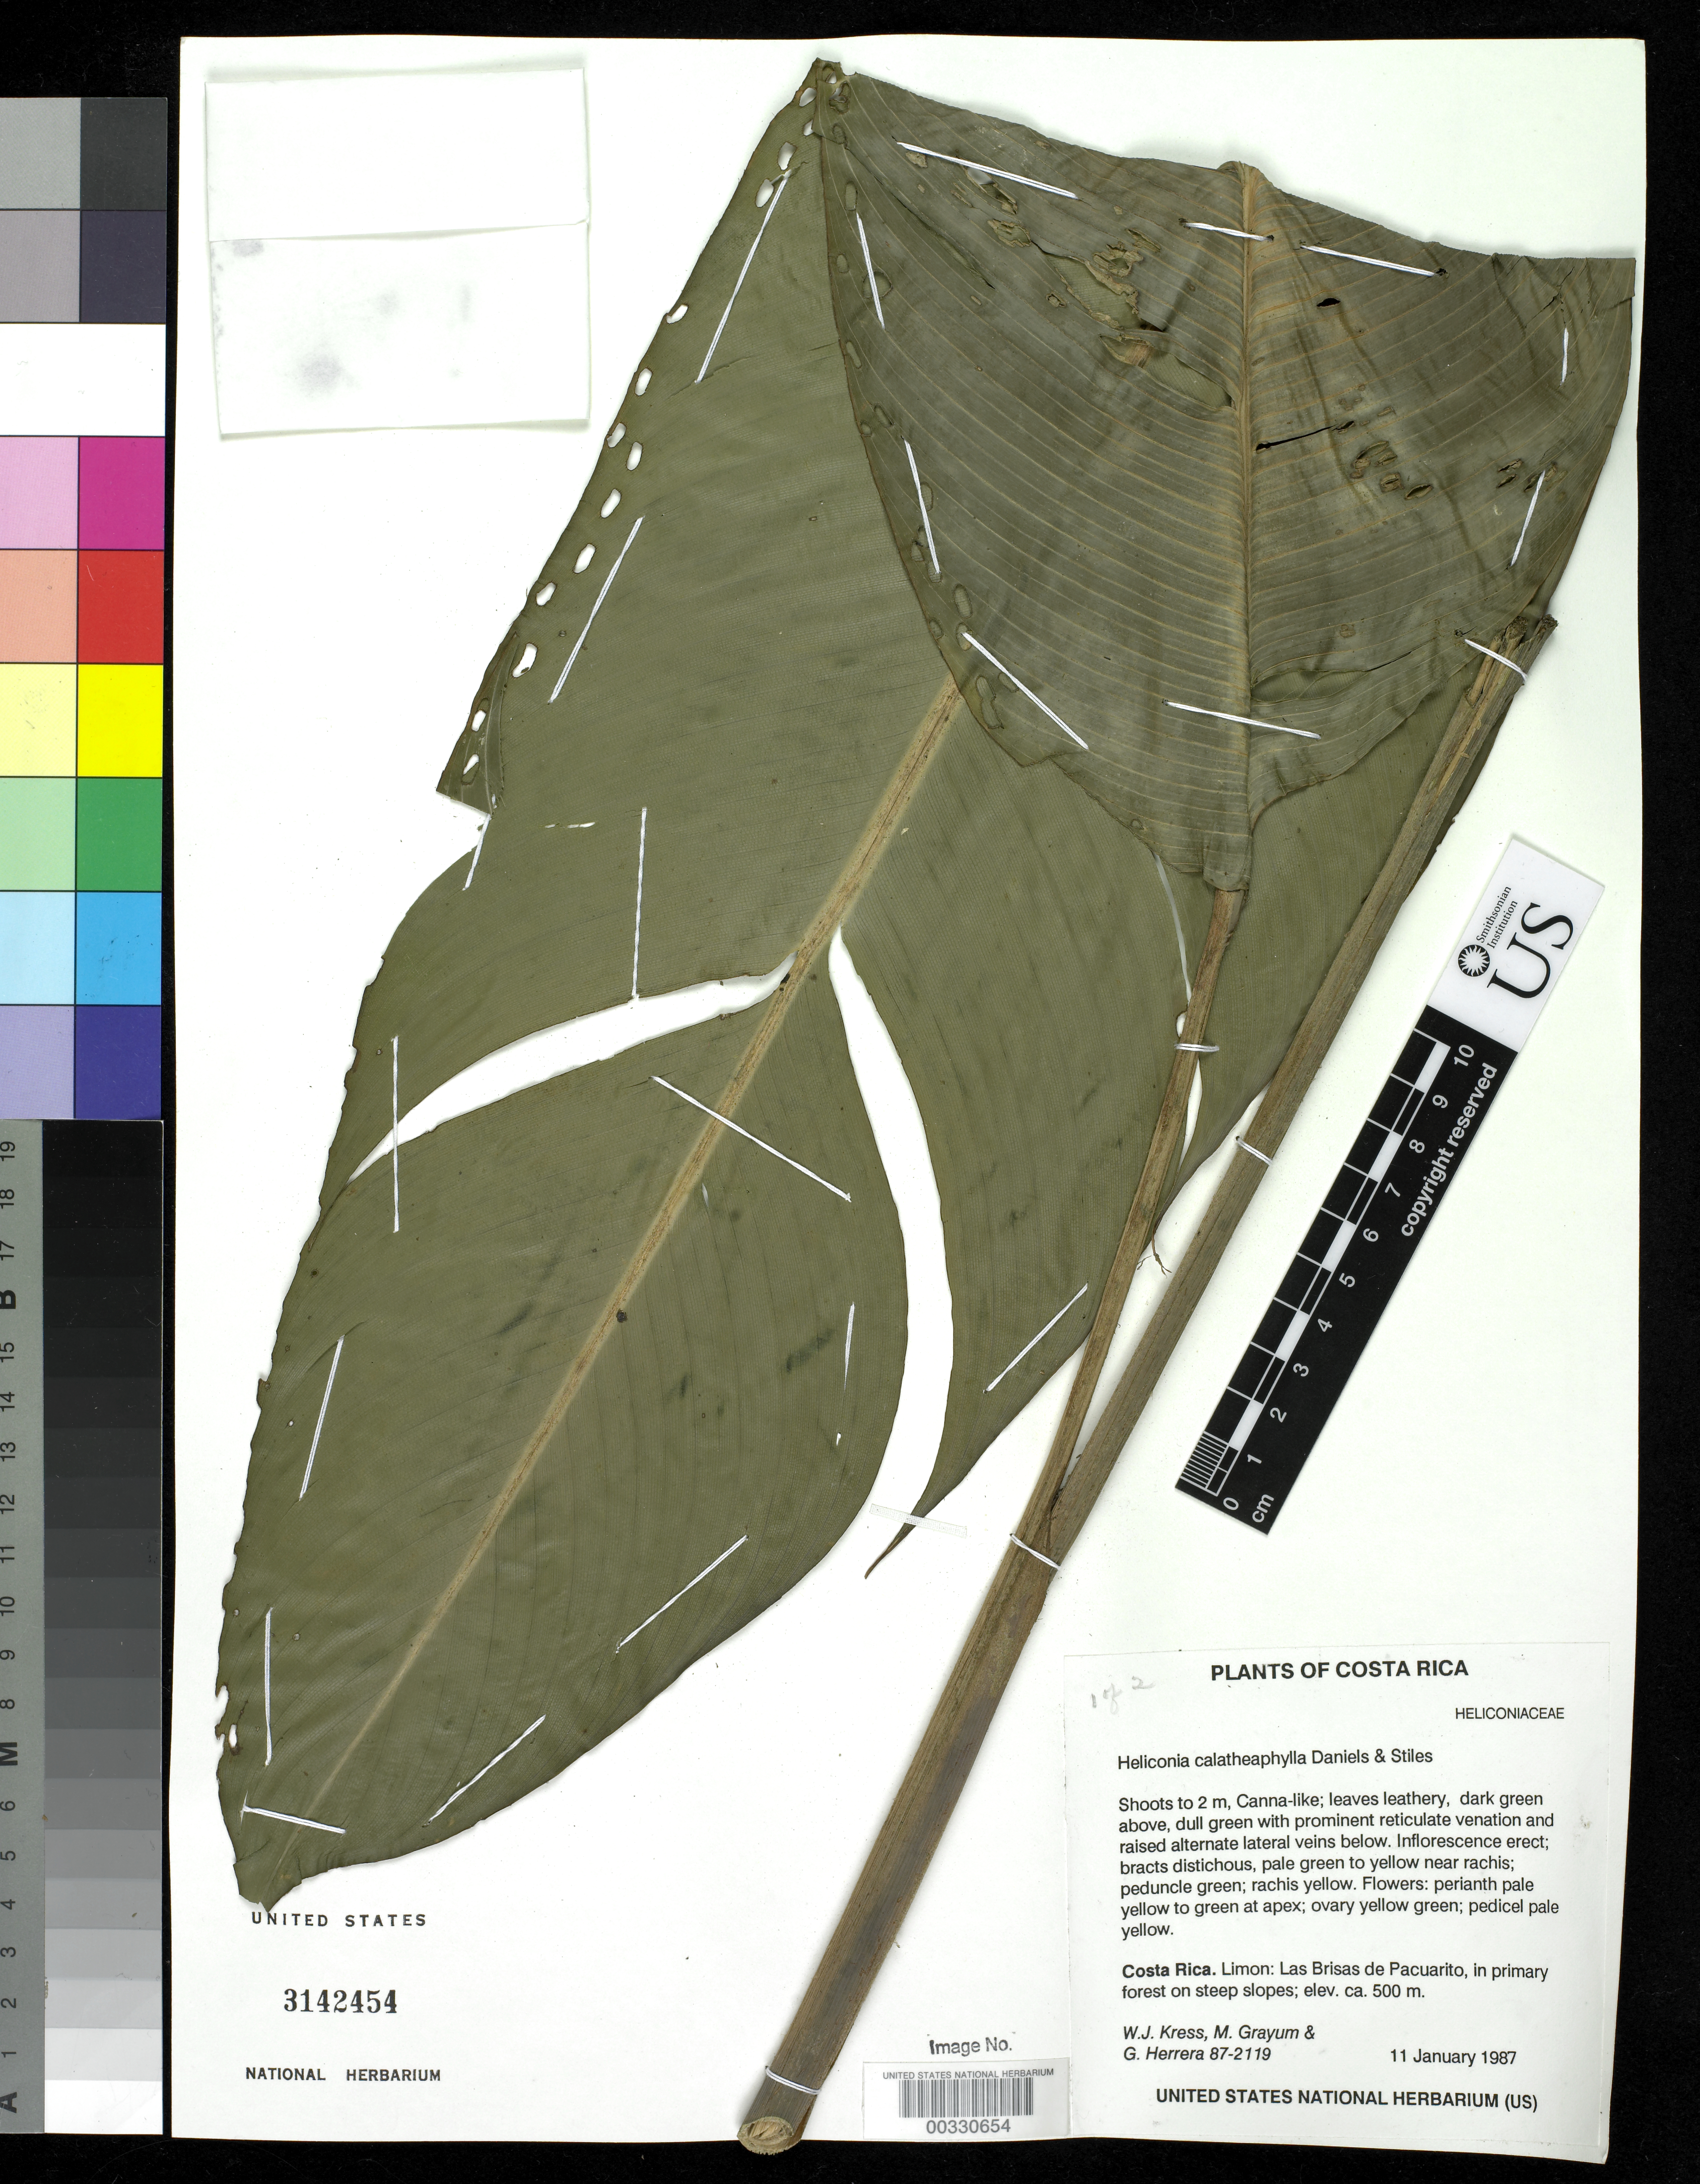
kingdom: Plantae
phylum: Tracheophyta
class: Liliopsida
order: Zingiberales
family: Heliconiaceae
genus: Heliconia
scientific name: Heliconia calatheiphylla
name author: G.S. Daniels & F.G. Stiles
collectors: W. J. Kress, M. H. Grayum & G. Herrera Ch.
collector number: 87-2119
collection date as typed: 11 Jan 1987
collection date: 1987-01-11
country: Costa Rica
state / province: Limón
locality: Las brisas de pacuarito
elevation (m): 500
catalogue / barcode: US 3142454